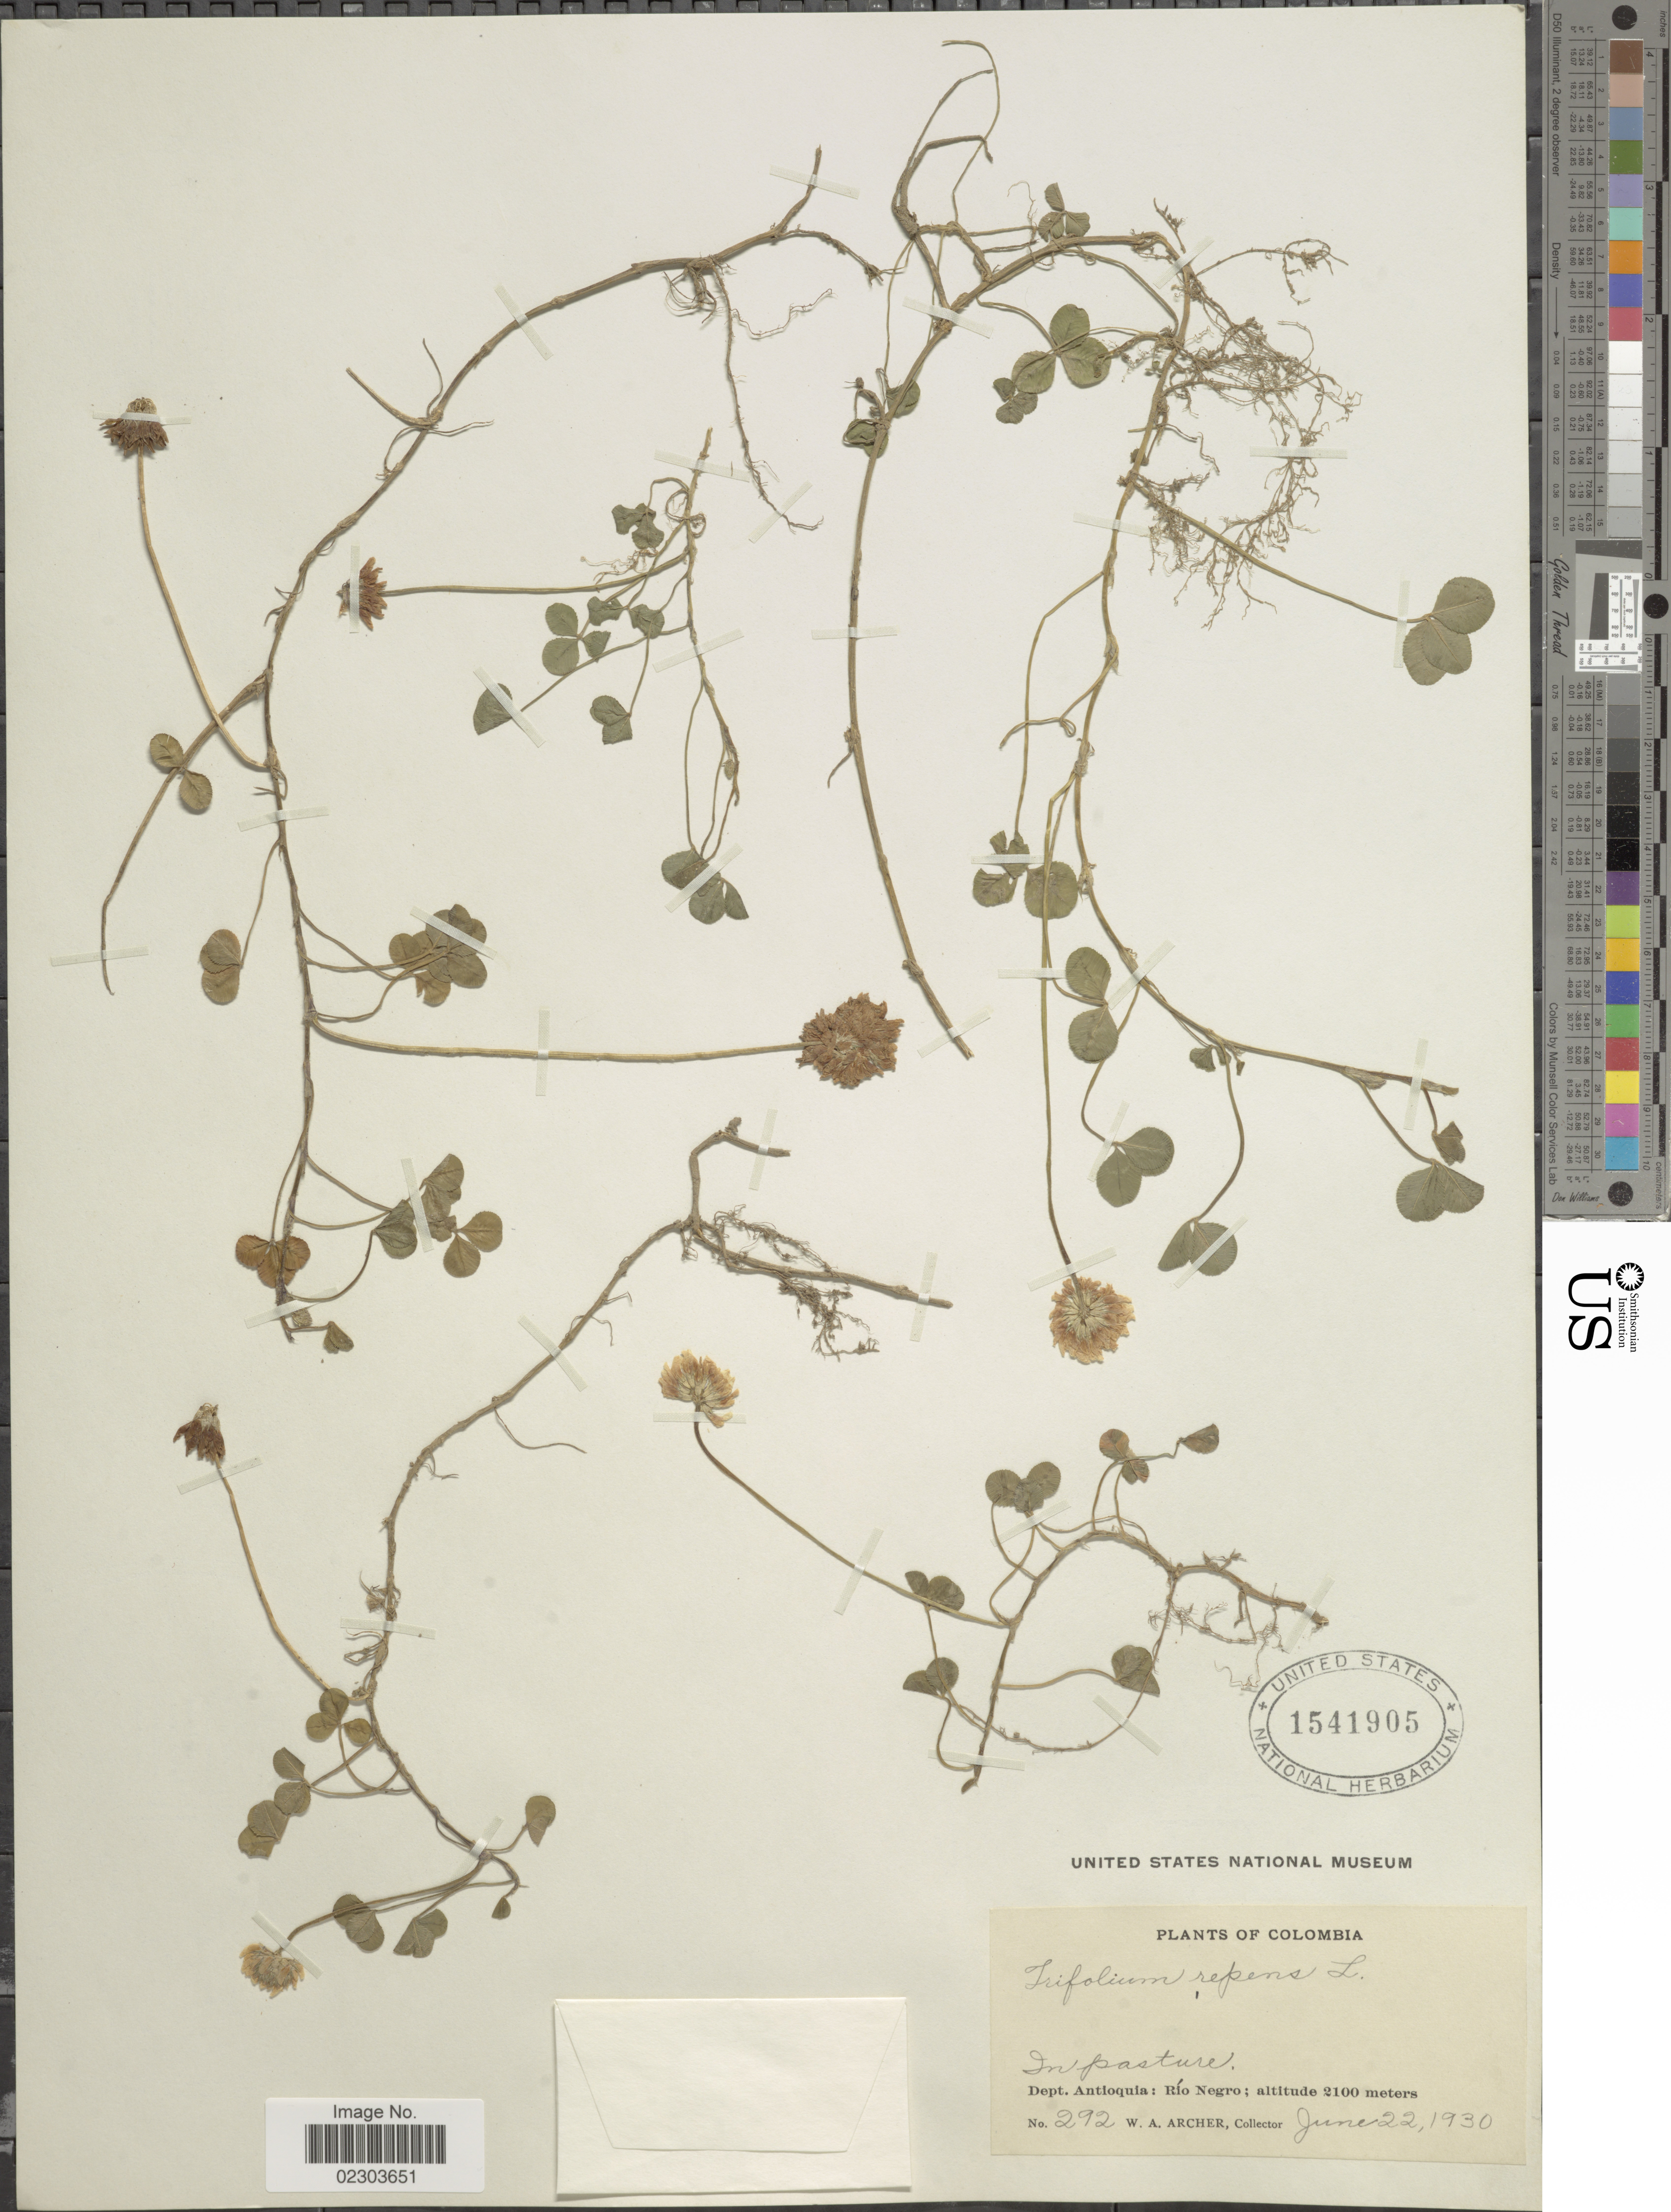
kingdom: Plantae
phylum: Tracheophyta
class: Magnoliopsida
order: Fabales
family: Fabaceae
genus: Trifolium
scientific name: Trifolium repens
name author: L.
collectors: W. A. Archer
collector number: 292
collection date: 1930-06-22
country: Colombia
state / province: Antioquia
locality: In pasture, Río Negro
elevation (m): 2100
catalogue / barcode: US 1541905